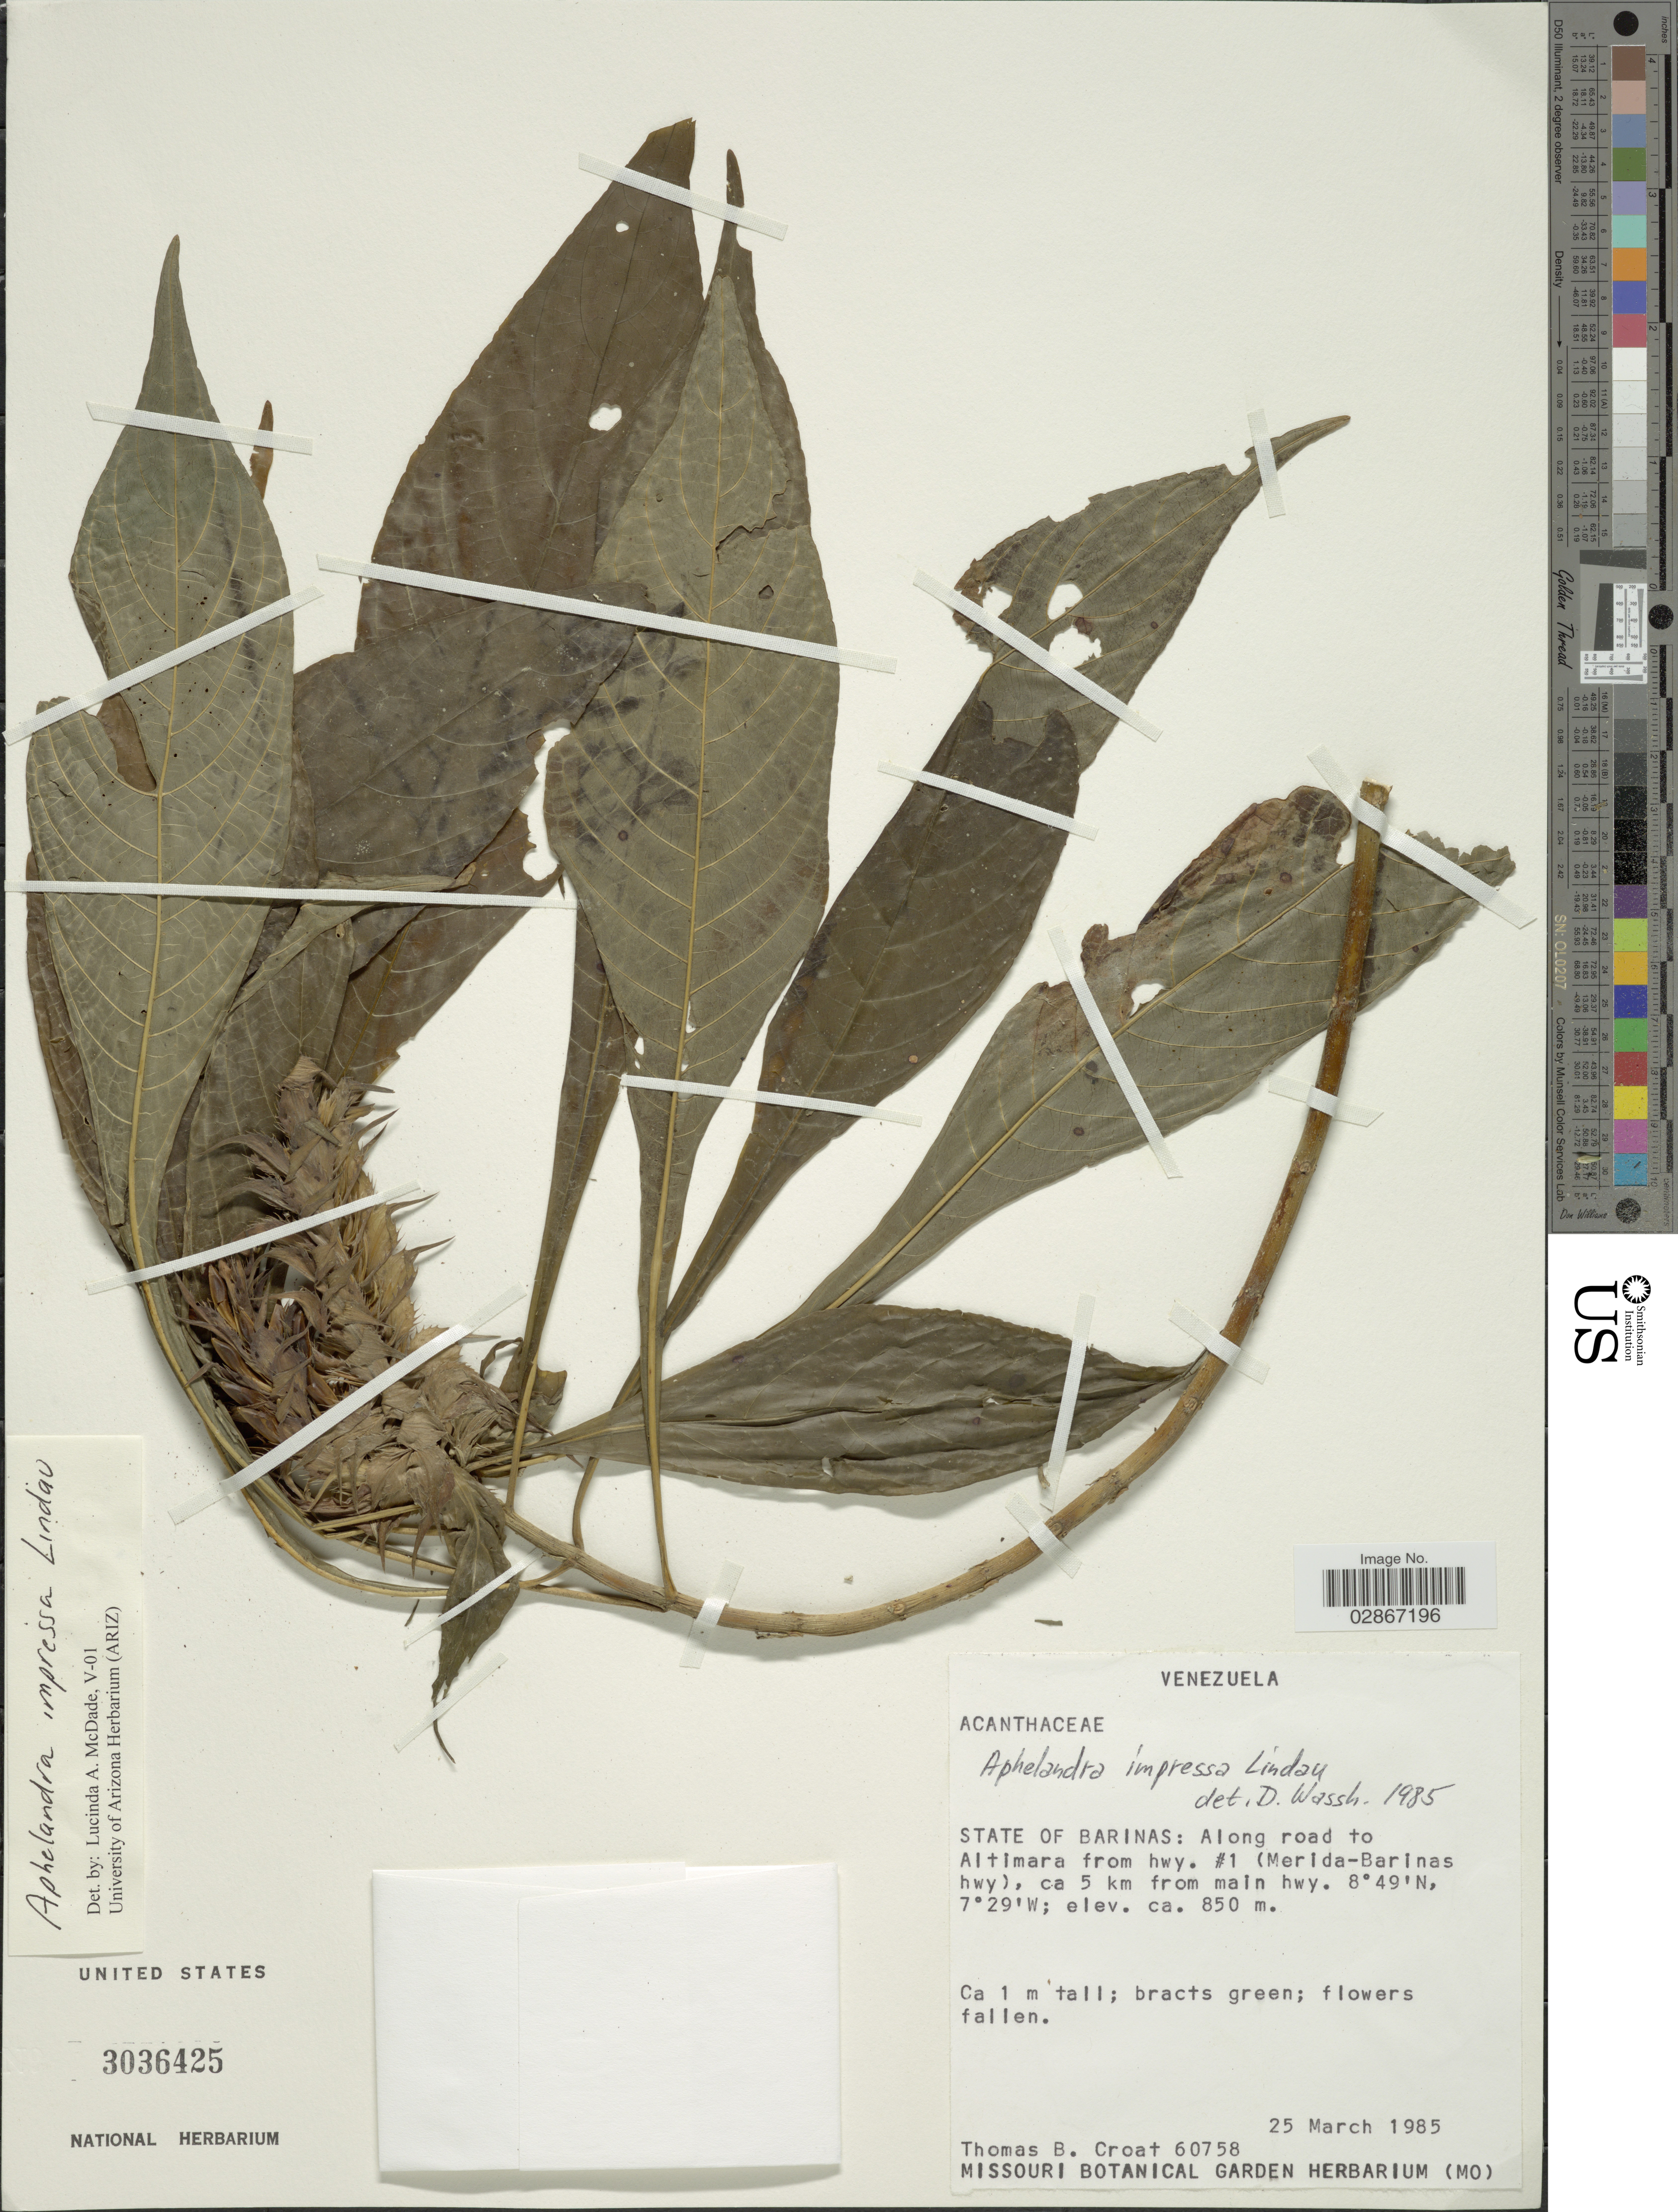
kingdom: Plantae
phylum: Tracheophyta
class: Magnoliopsida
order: Lamiales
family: Acanthaceae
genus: Aphelandra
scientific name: Aphelandra impressa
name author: Lindau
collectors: T. B. Croat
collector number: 60758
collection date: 1985-03-25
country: Venezuela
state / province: Barinas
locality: Along road to Altimara from hwy. #1 (Merida-Barinas hwy), ca 5 km from main hwy.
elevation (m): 850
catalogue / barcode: US 3036425